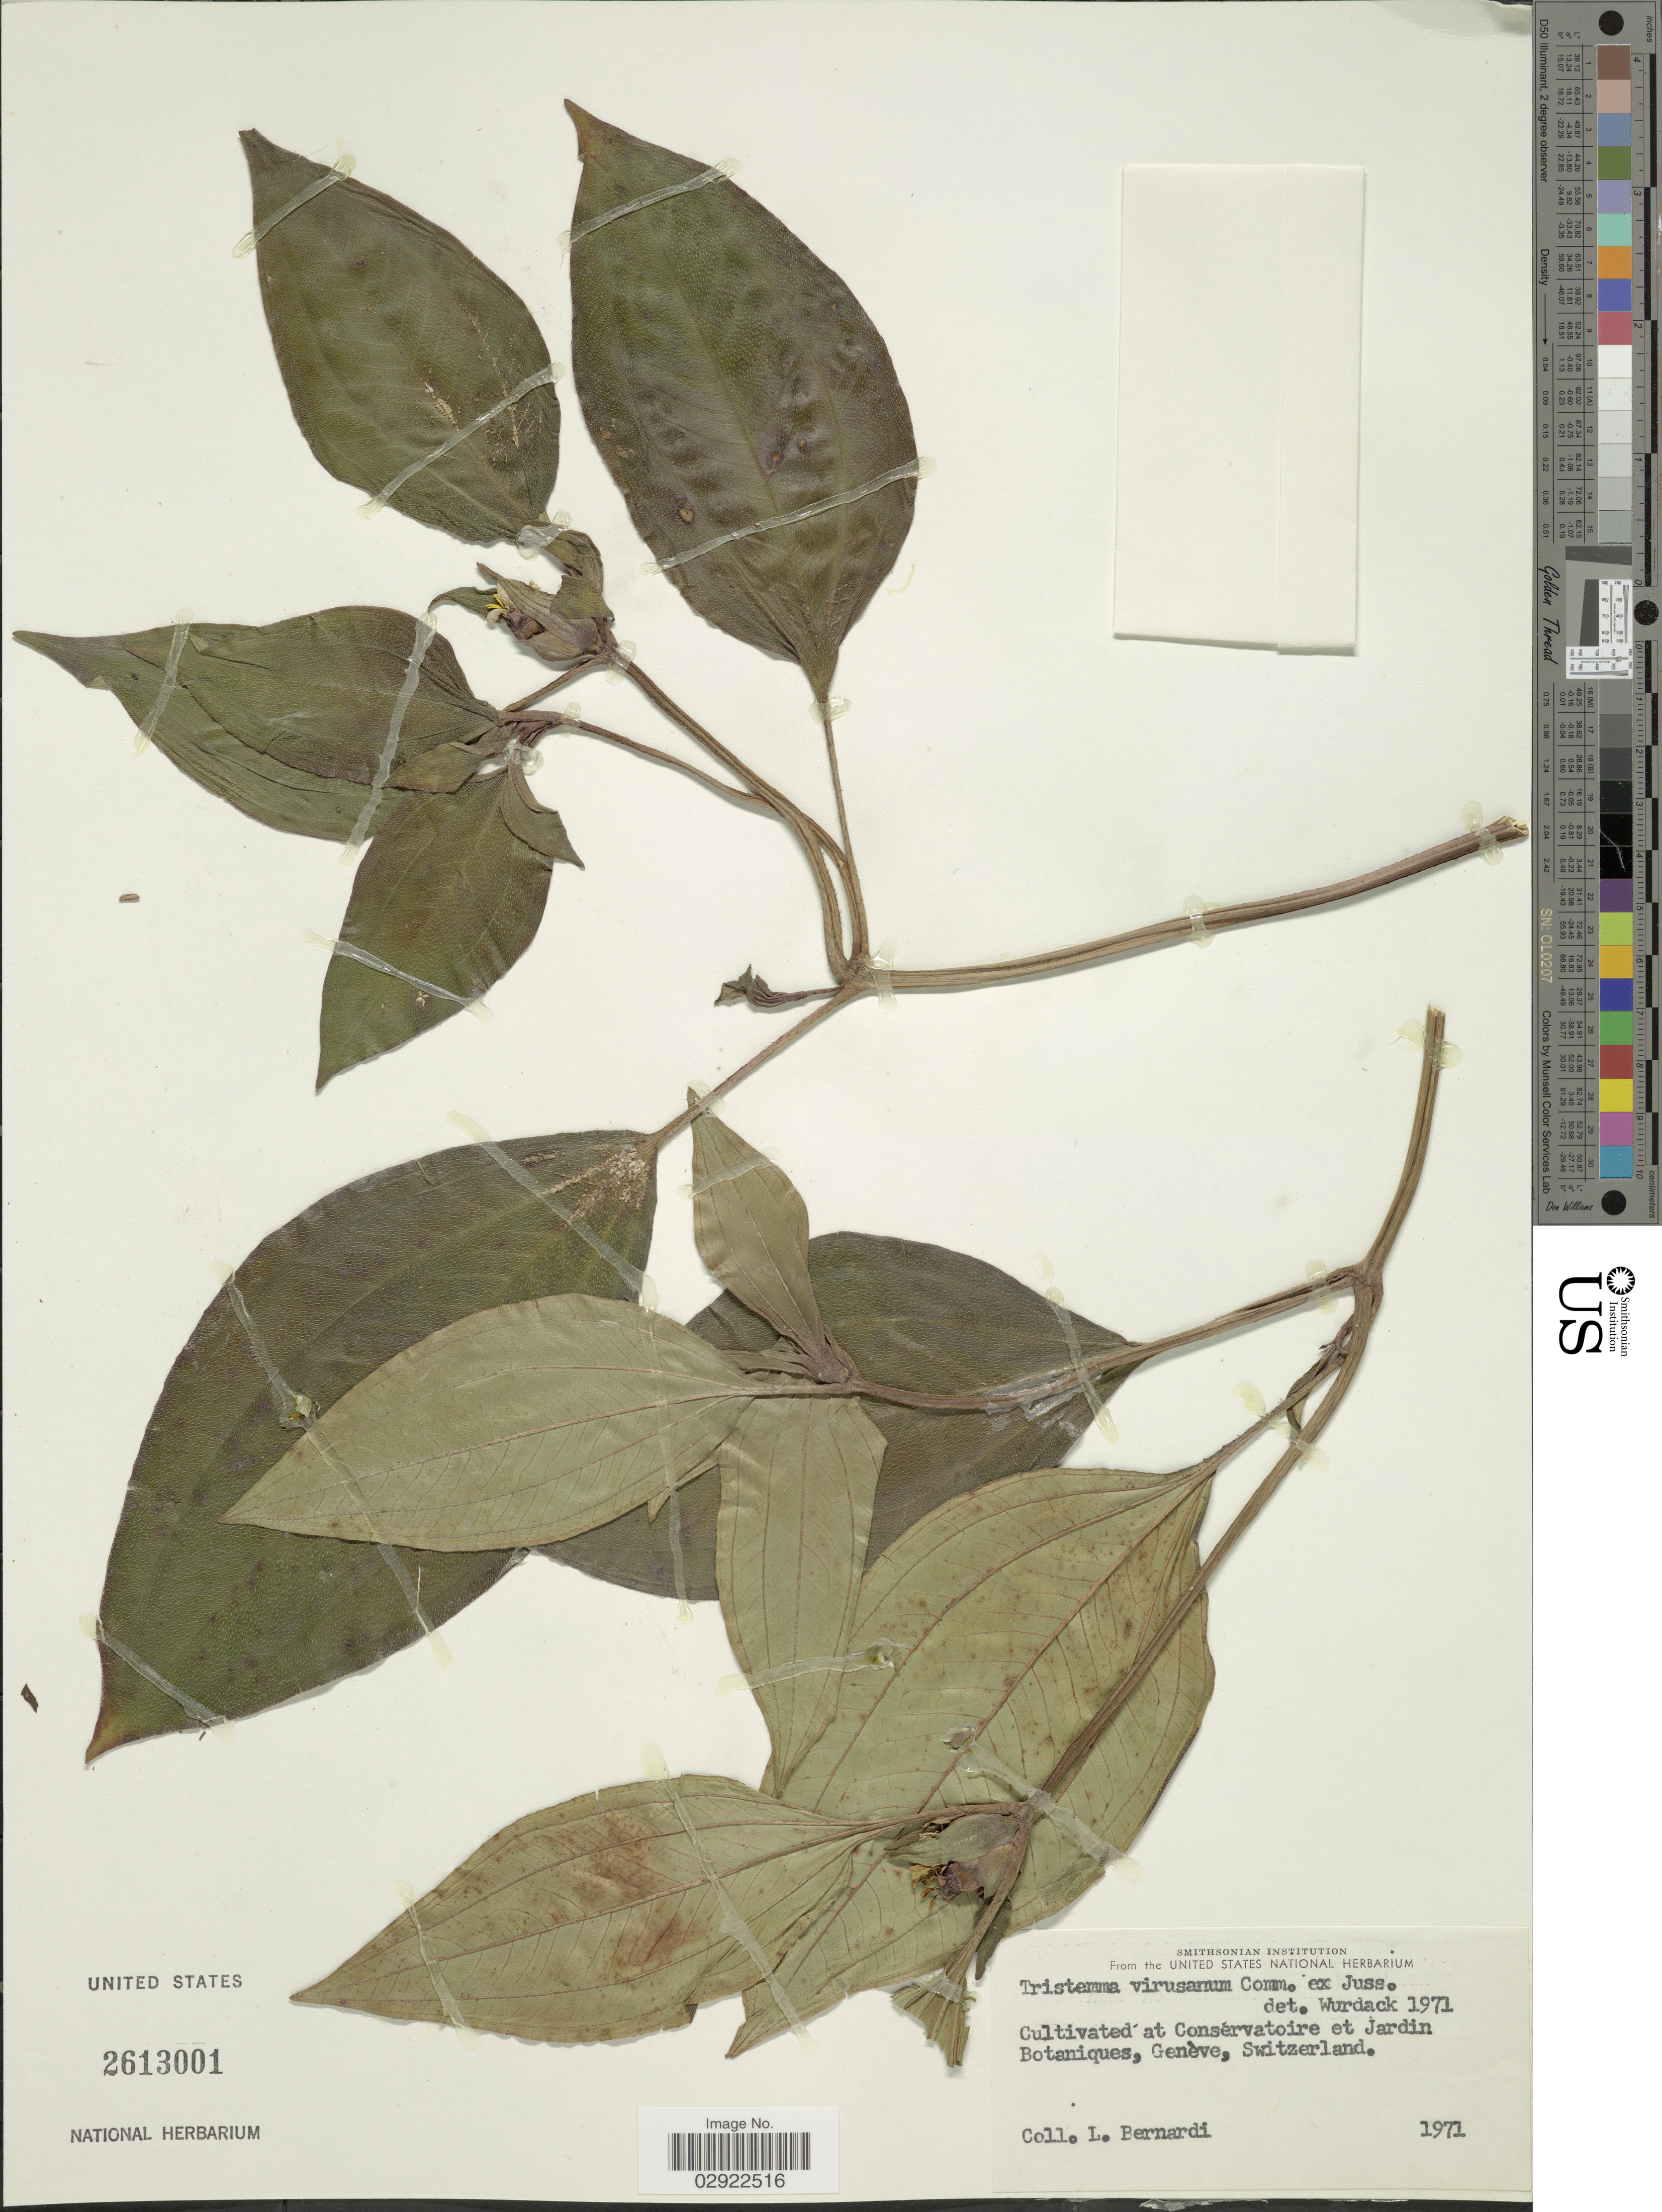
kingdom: Plantae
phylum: Tracheophyta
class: Magnoliopsida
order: Myrtales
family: Melastomataceae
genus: Tristemma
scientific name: Tristemma mauritianum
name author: J.F. Gmel.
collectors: L. Bernardi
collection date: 1971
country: Switzerland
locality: Cultivated at Conservatoire et Jardin Botaniques, Genève.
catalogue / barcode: US 2613001